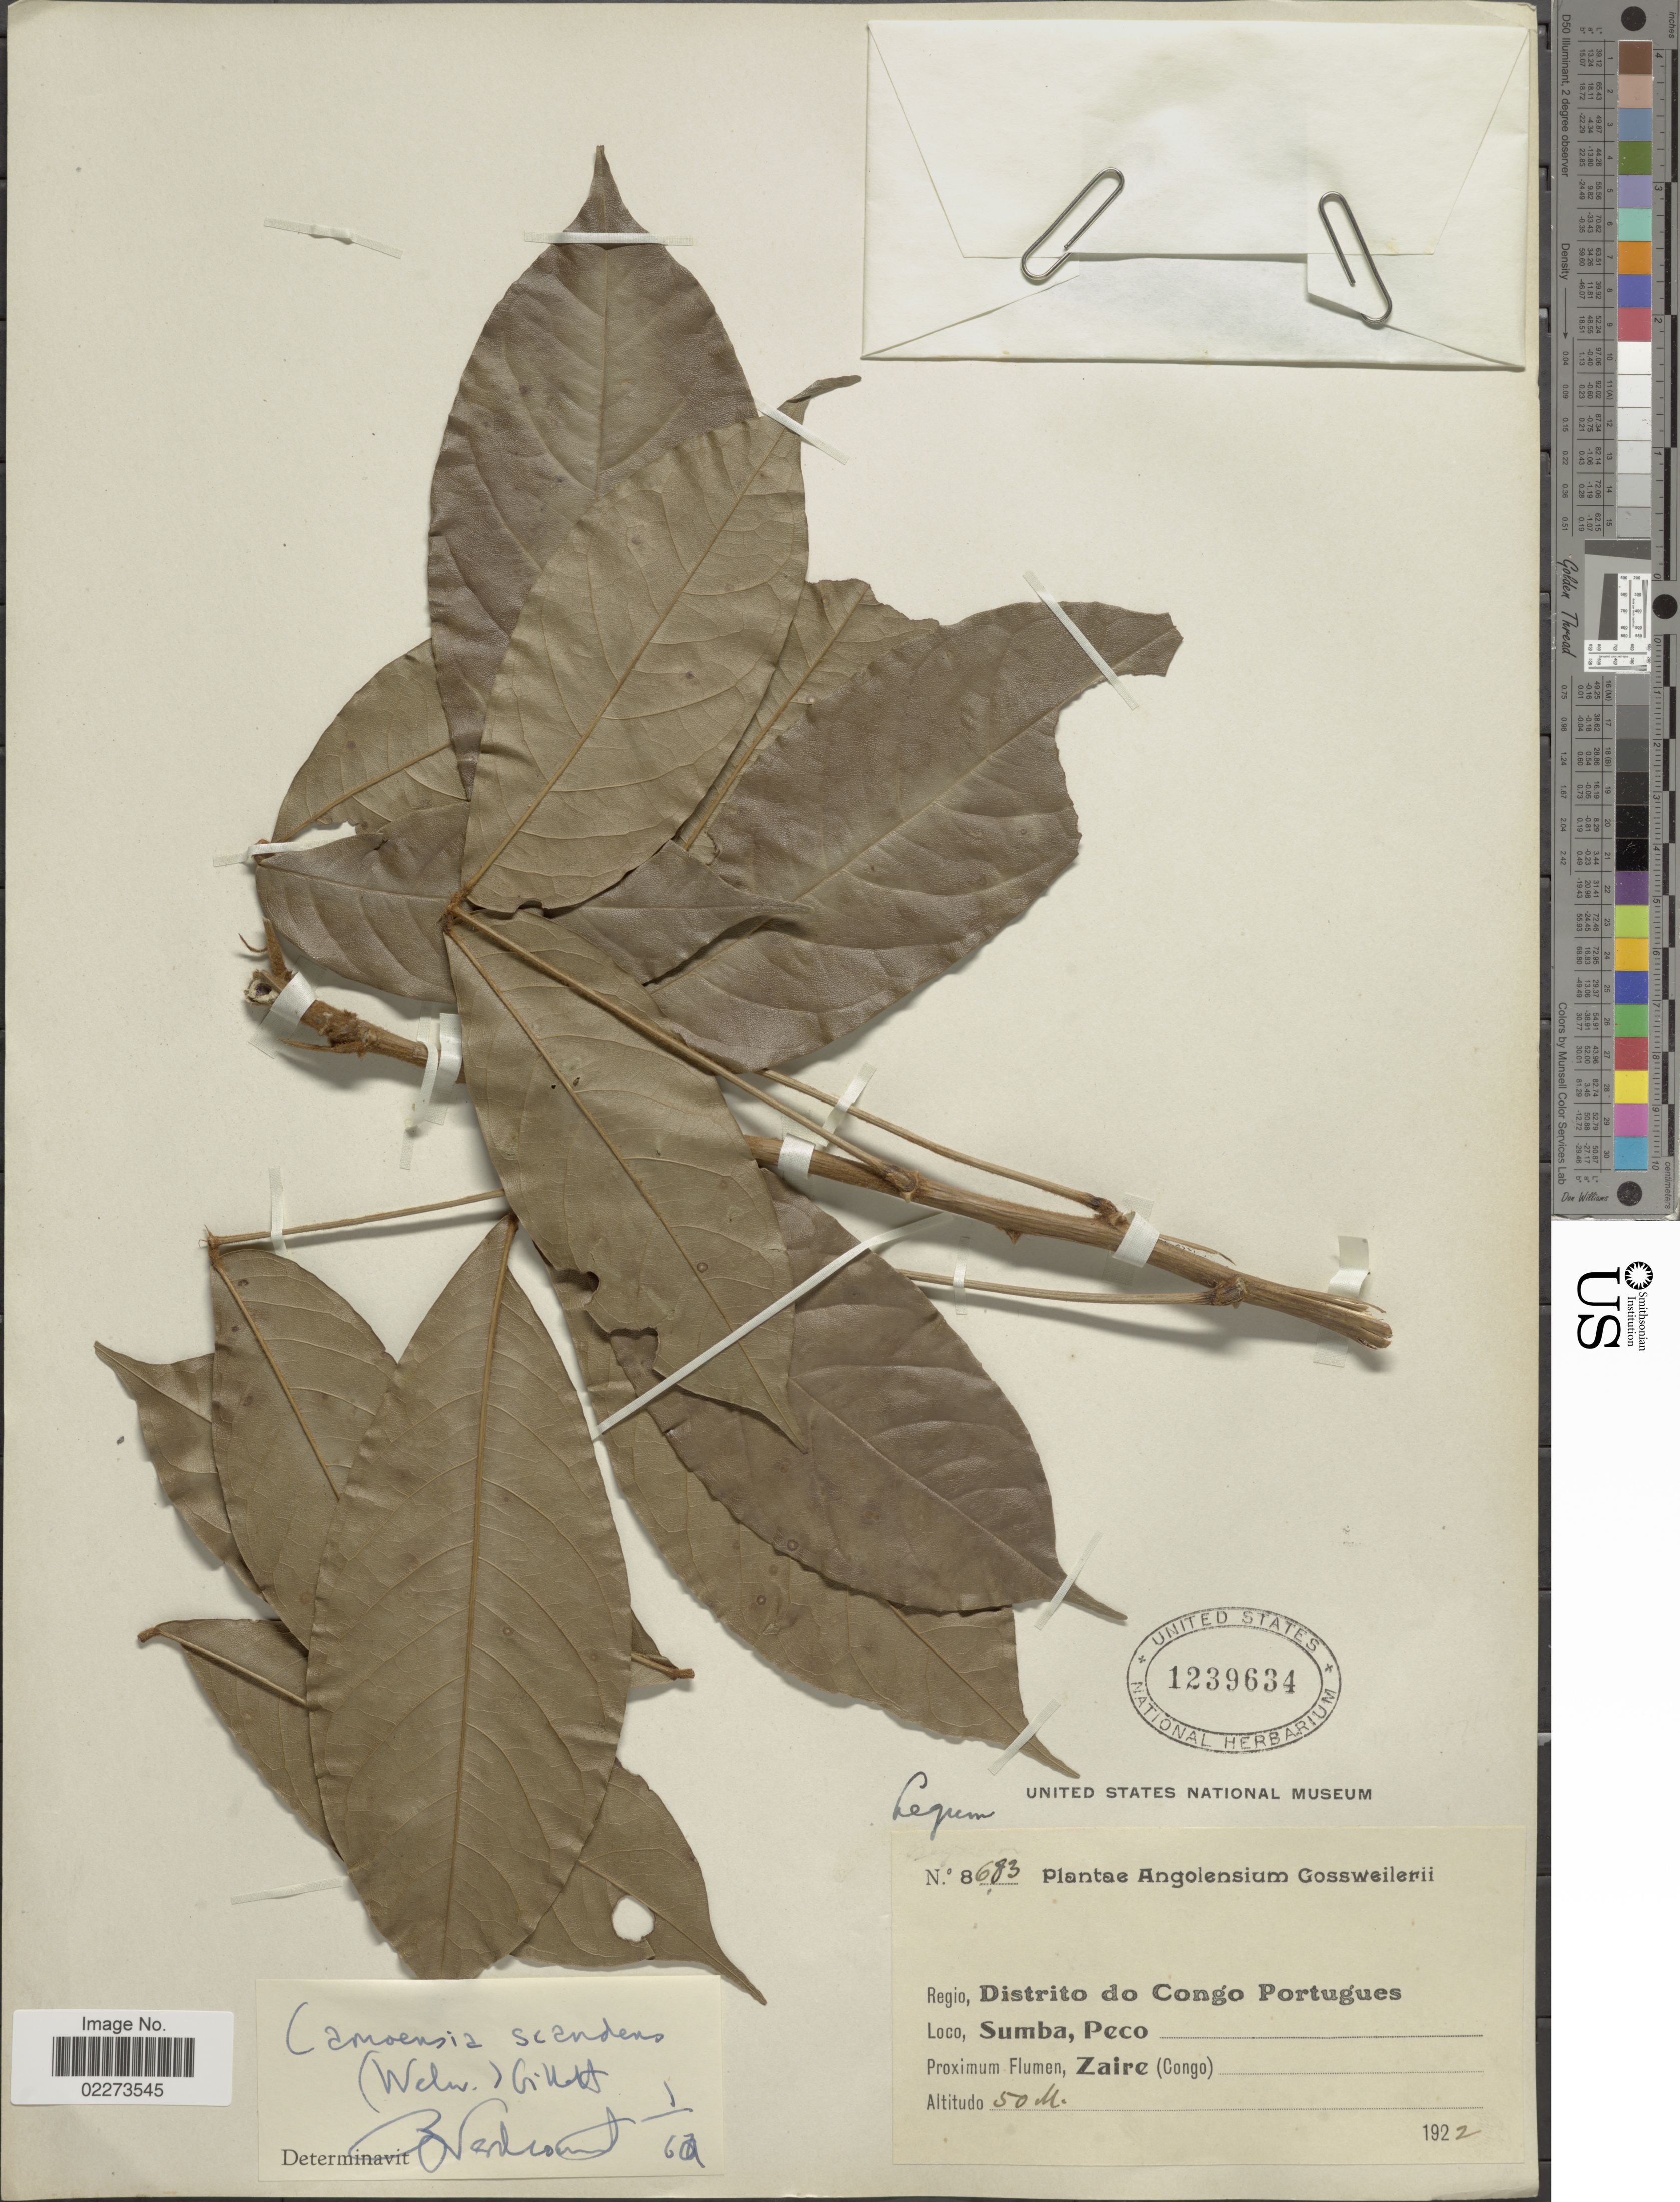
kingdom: Plantae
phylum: Tracheophyta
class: Magnoliopsida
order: Fabales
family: Fabaceae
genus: Camoensia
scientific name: Camoensia scandens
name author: (Welw.) J.B. Gillett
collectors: -. Gossweiler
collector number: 8683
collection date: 1922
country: Angola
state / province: Zaire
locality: Distrito do Congo Portugues, Sumba, Peco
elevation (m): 50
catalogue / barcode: US 1239634